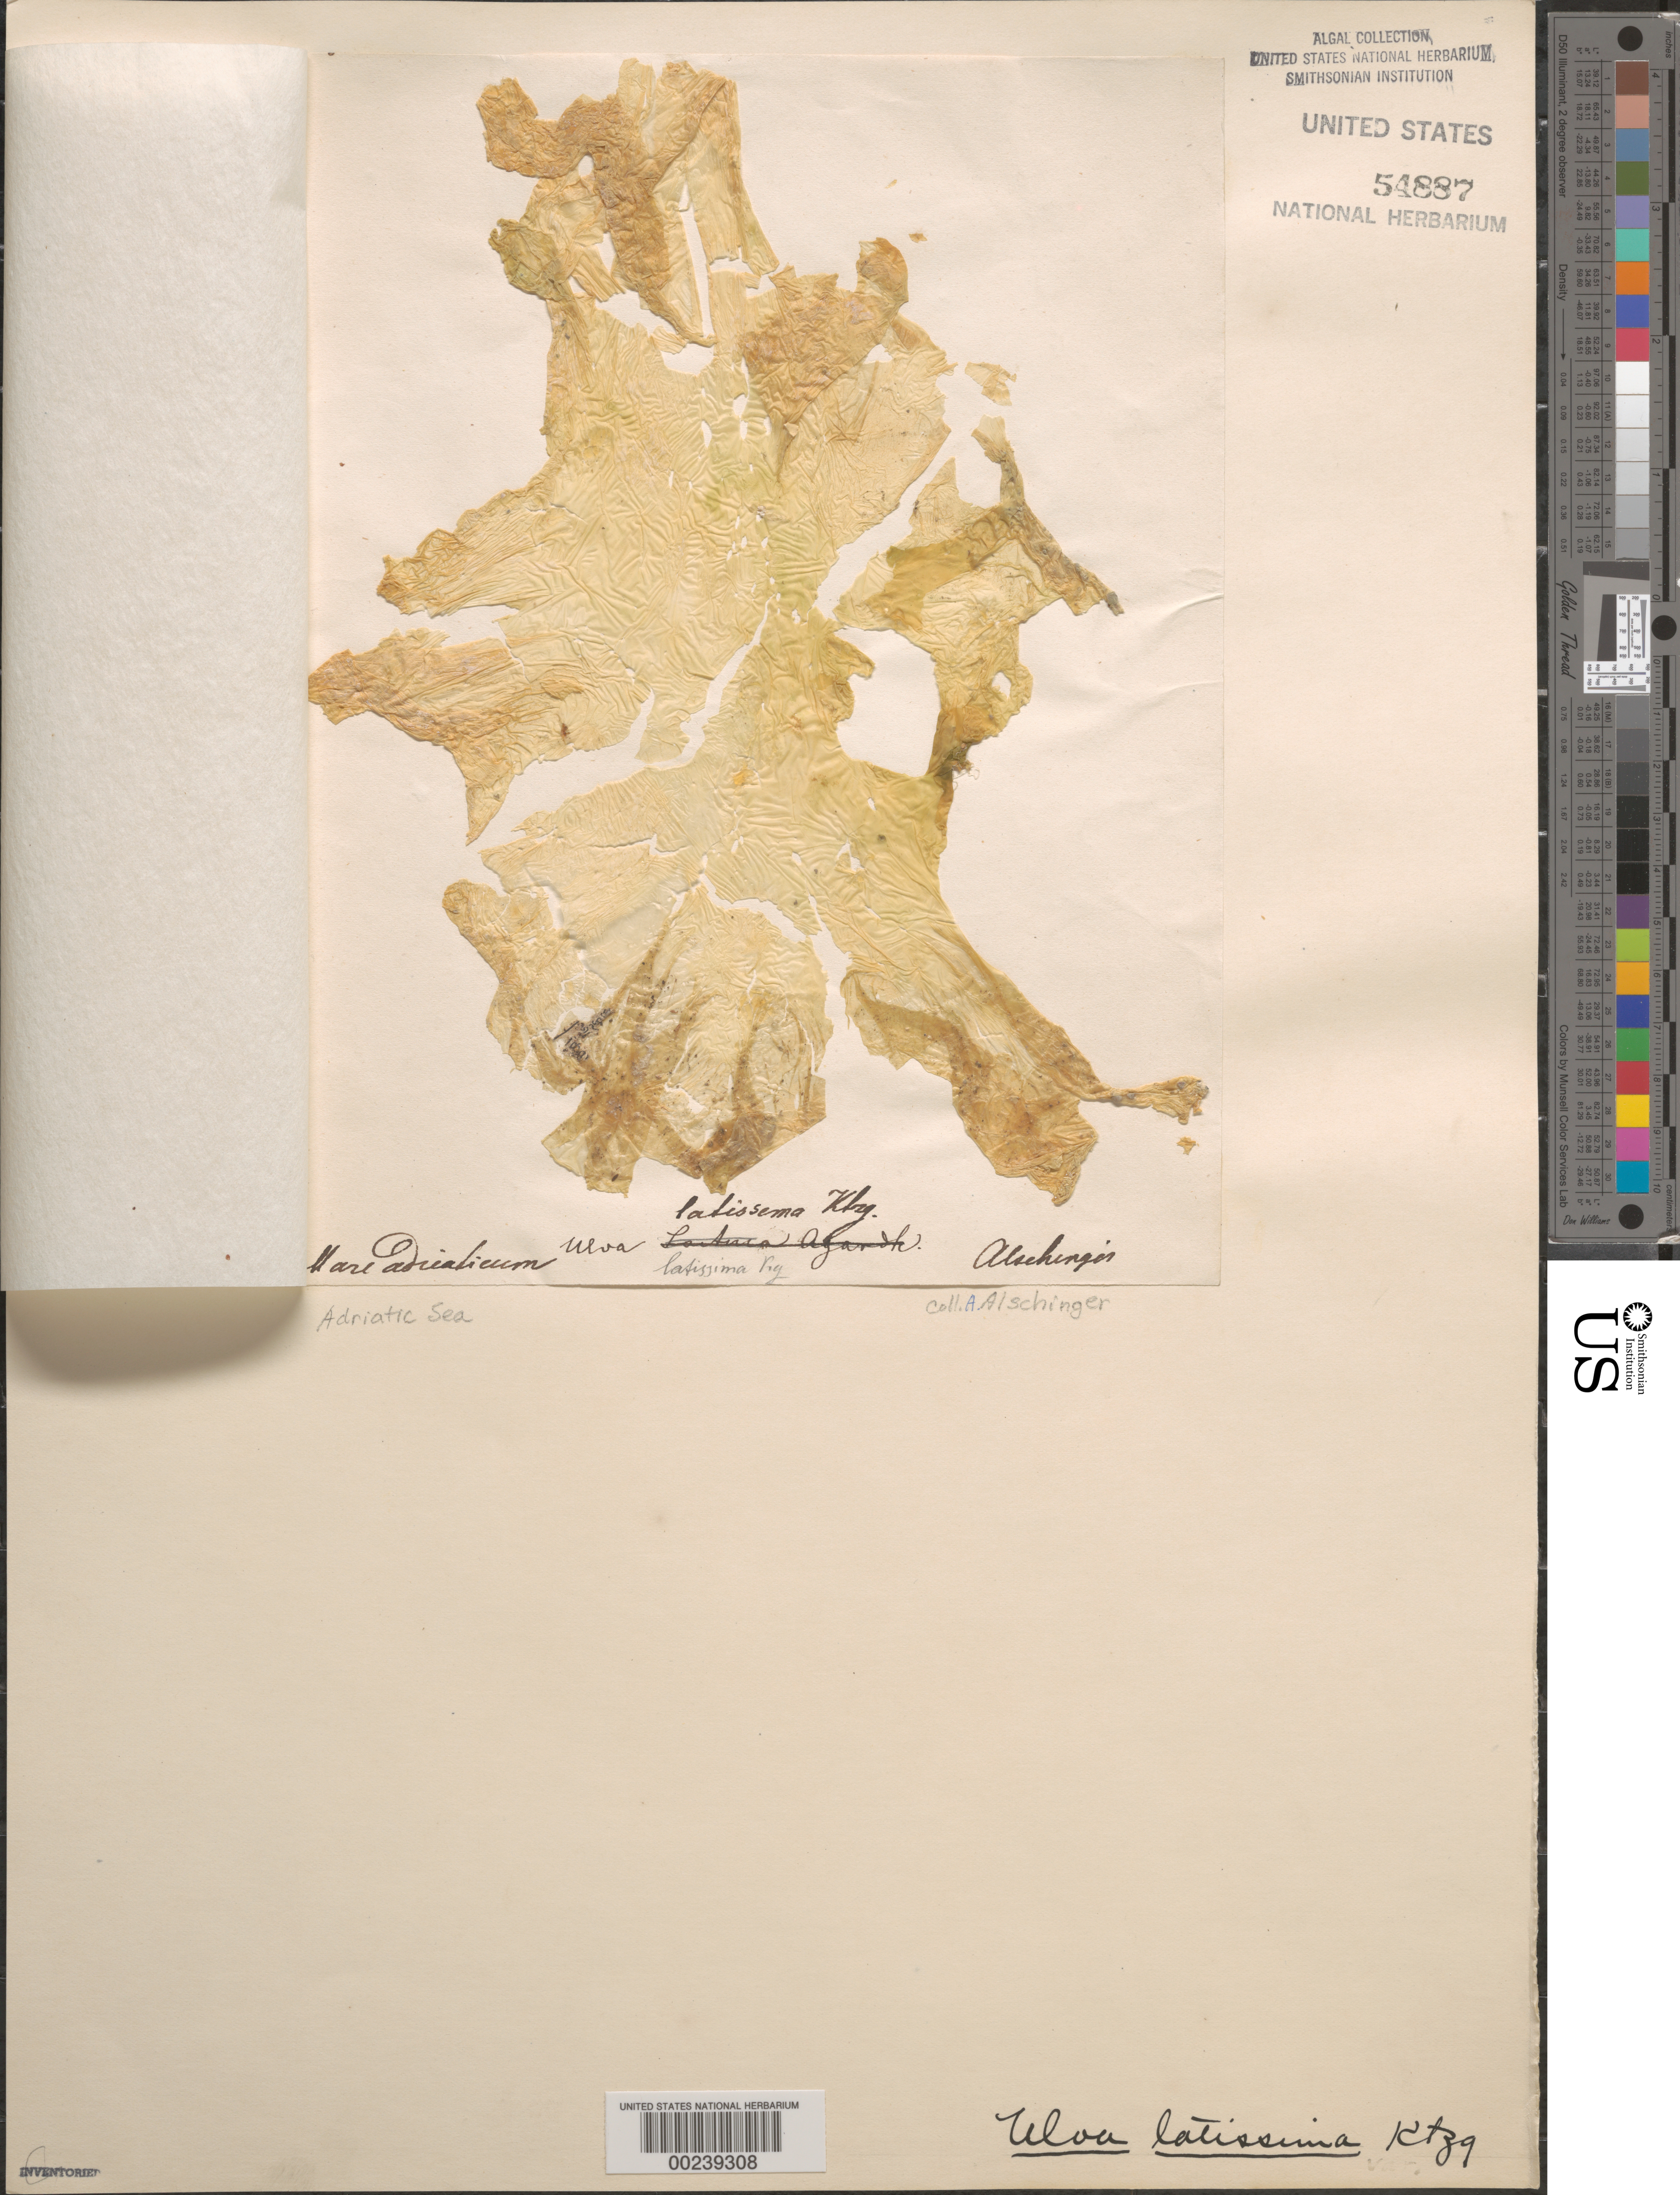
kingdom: Chromista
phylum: Ochrophyta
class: Phaeophyceae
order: Laminariales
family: Laminariaceae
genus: Saccharina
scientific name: Saccharina latissima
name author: C.E. Lane et al.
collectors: A. Alschinger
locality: Adriatic sea (mare adriaticum)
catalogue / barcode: US 54887